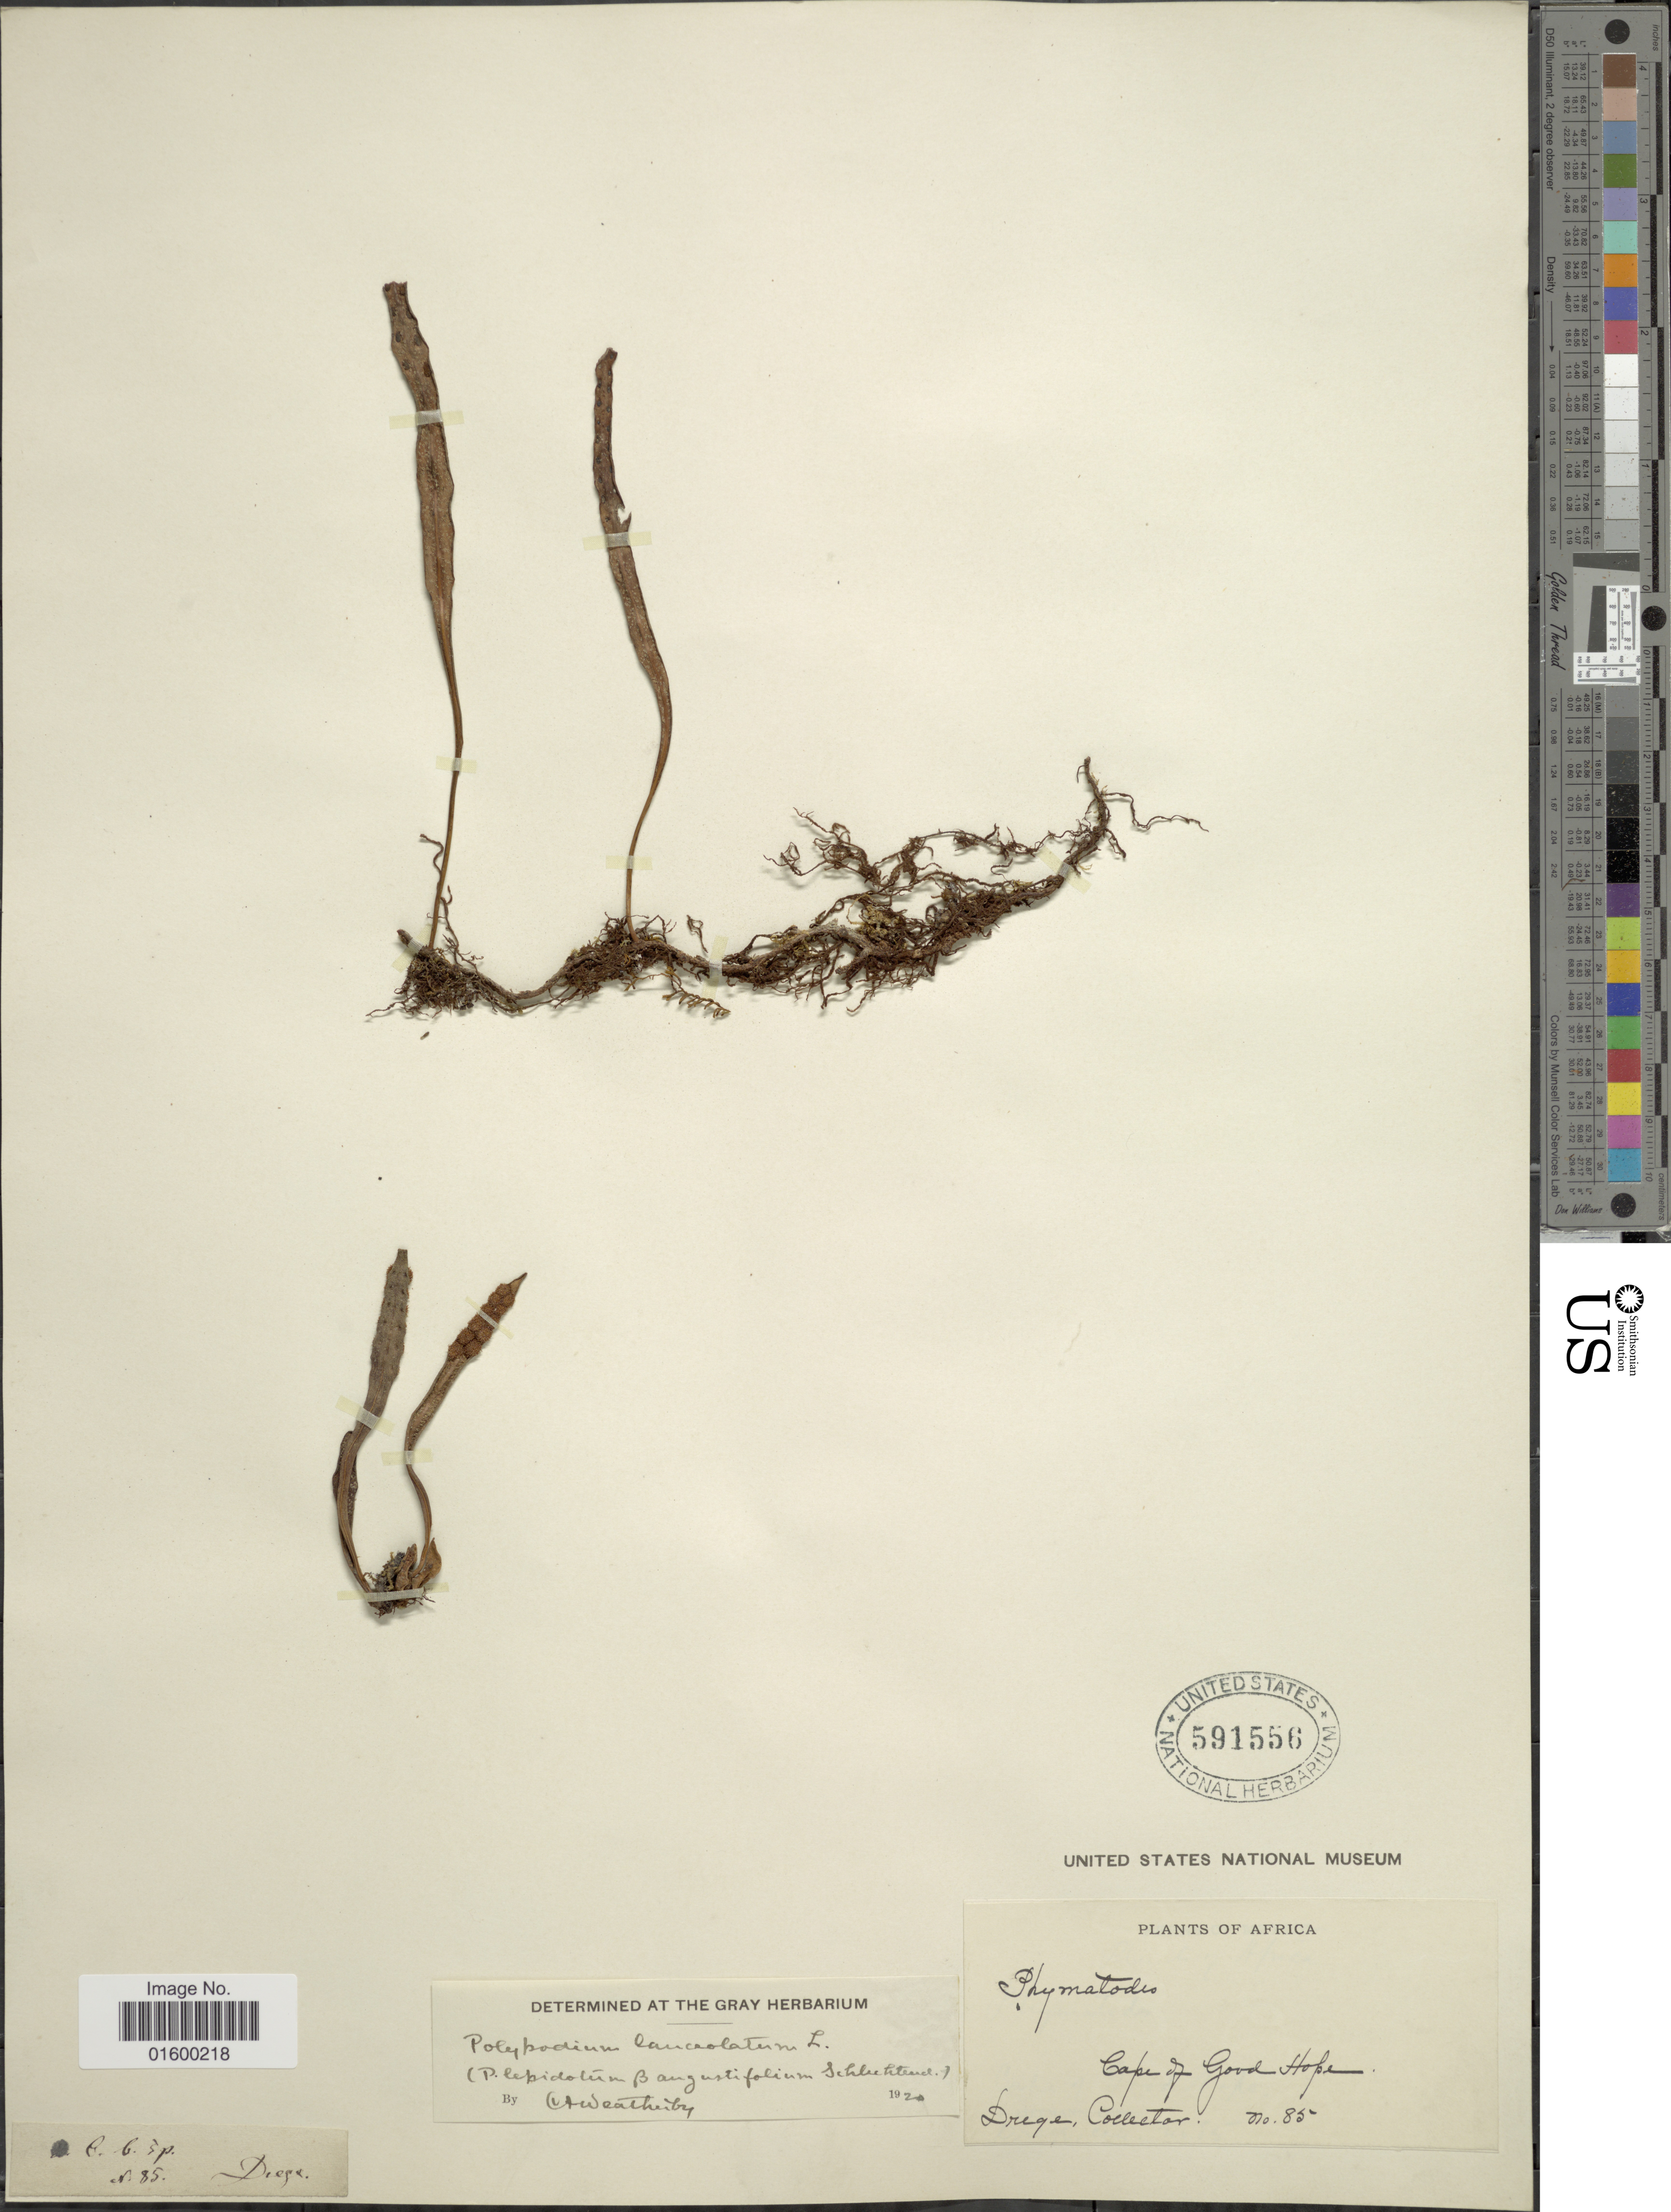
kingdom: Plantae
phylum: Tracheophyta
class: Polypodiopsida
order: Polypodiales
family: Polypodiaceae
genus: Pleopeltis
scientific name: Pleopeltis macrocarpa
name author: (Bory ex Willd.) Kaulf.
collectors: J. Drège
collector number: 85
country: South Africa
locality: Africa, Cape of Good Hope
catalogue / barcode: US 591556